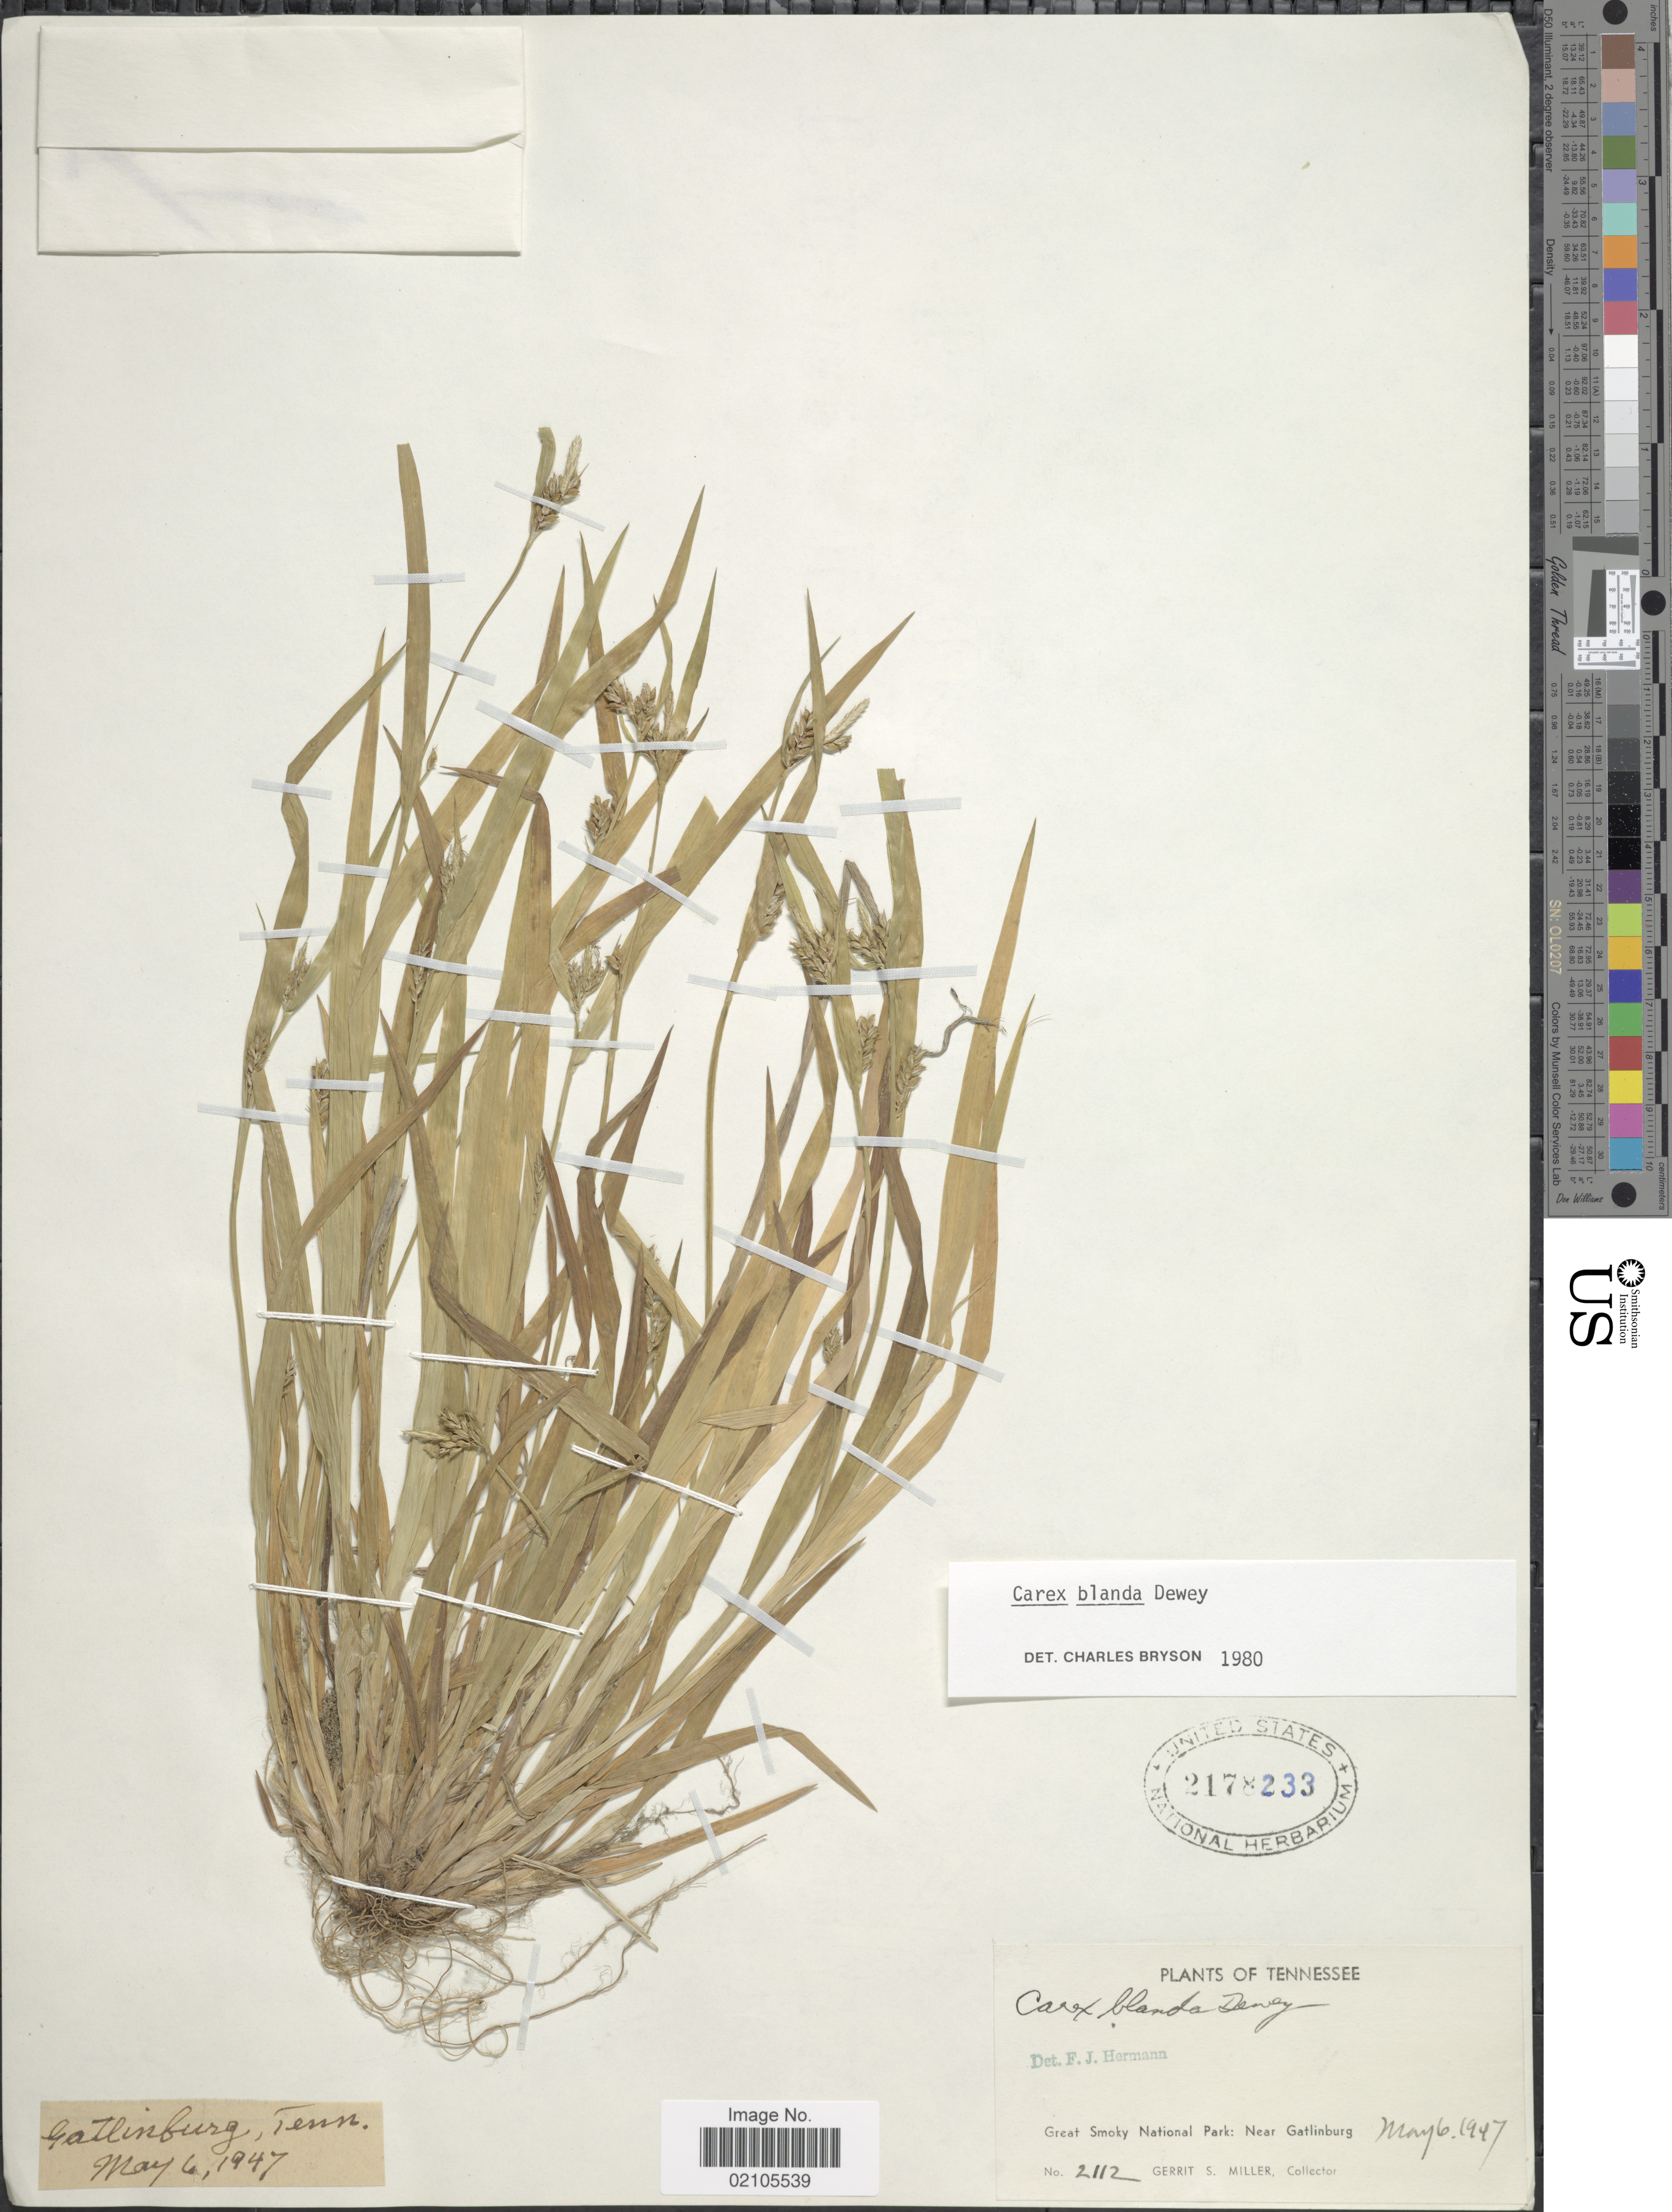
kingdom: Plantae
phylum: Tracheophyta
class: Liliopsida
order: Poales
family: Cyperaceae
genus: Carex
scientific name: Carex blanda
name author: Dewey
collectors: G. S. Miller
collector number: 2112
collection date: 1947-05-06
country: United States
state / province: Tennessee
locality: Great Smoky National Park: Near Gatlinburg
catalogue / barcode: US 2178233